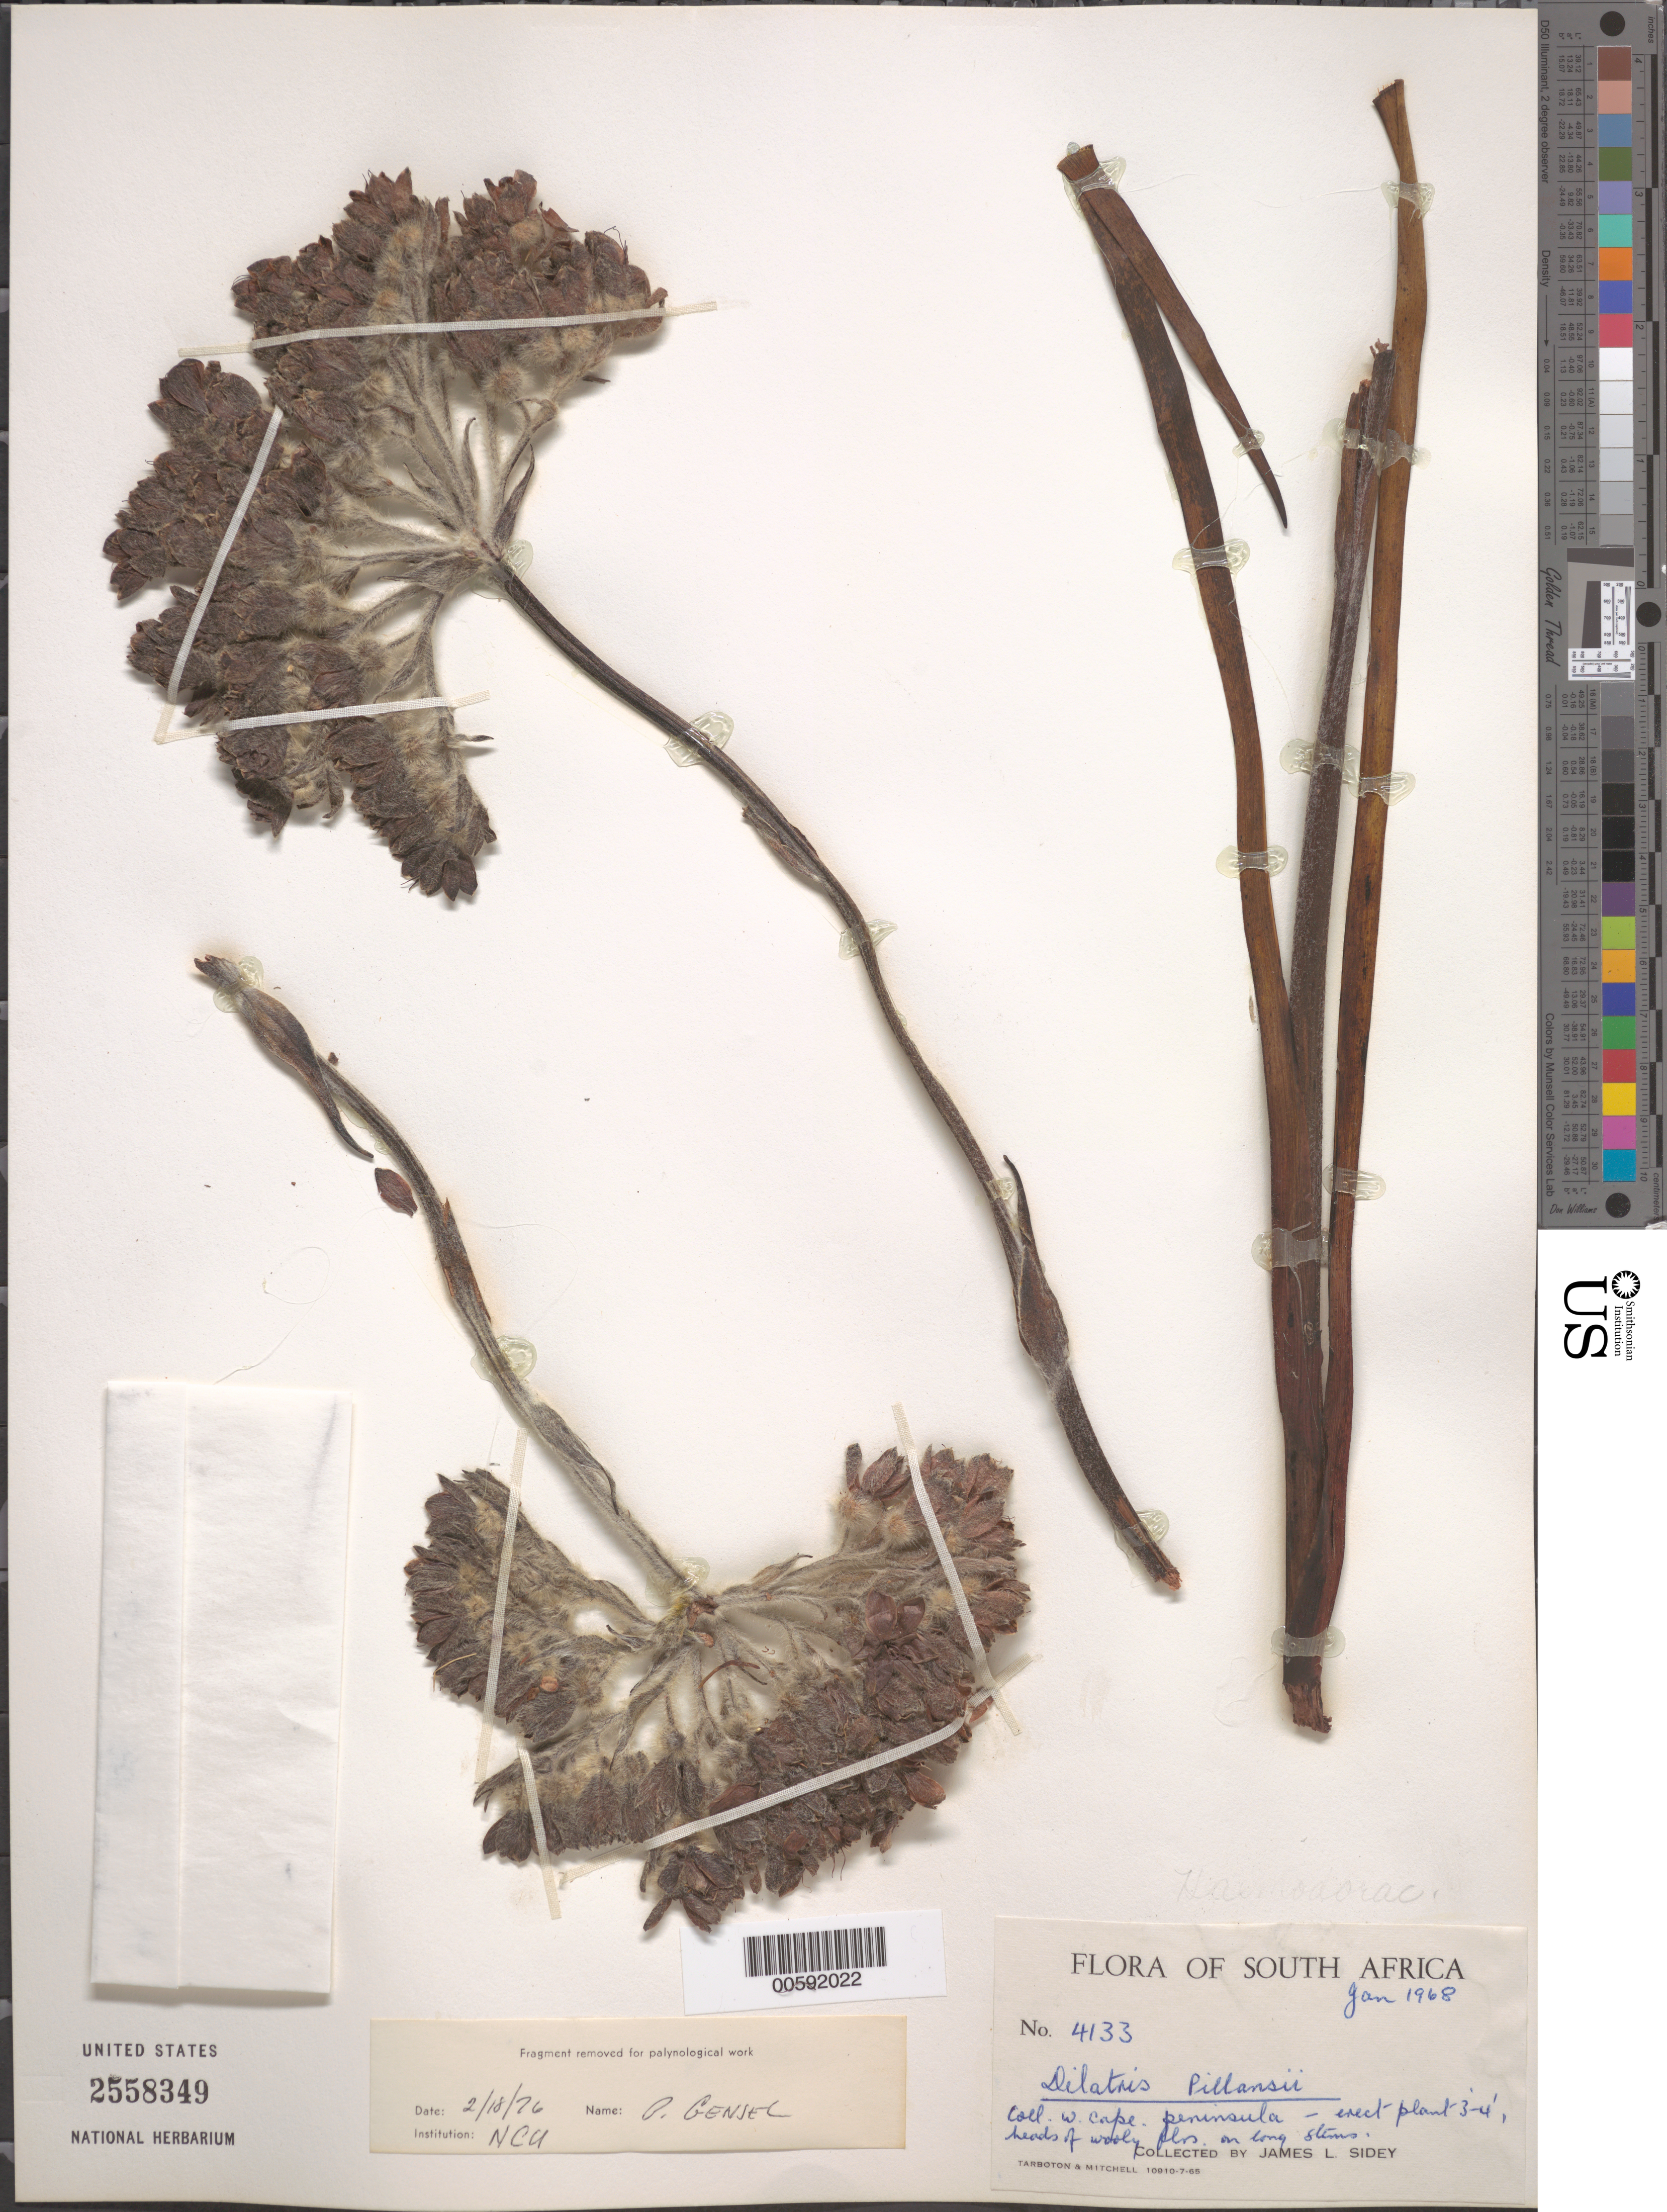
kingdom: Plantae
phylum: Tracheophyta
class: Liliopsida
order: Commelinales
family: Haemodoraceae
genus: Dilatris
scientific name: Dilatris pillansii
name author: W.F. Barker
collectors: J. L. Sidey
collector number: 4133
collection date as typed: Jan 1968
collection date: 1968-01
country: South Africa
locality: W. Cape Peninsula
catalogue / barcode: US 2558349